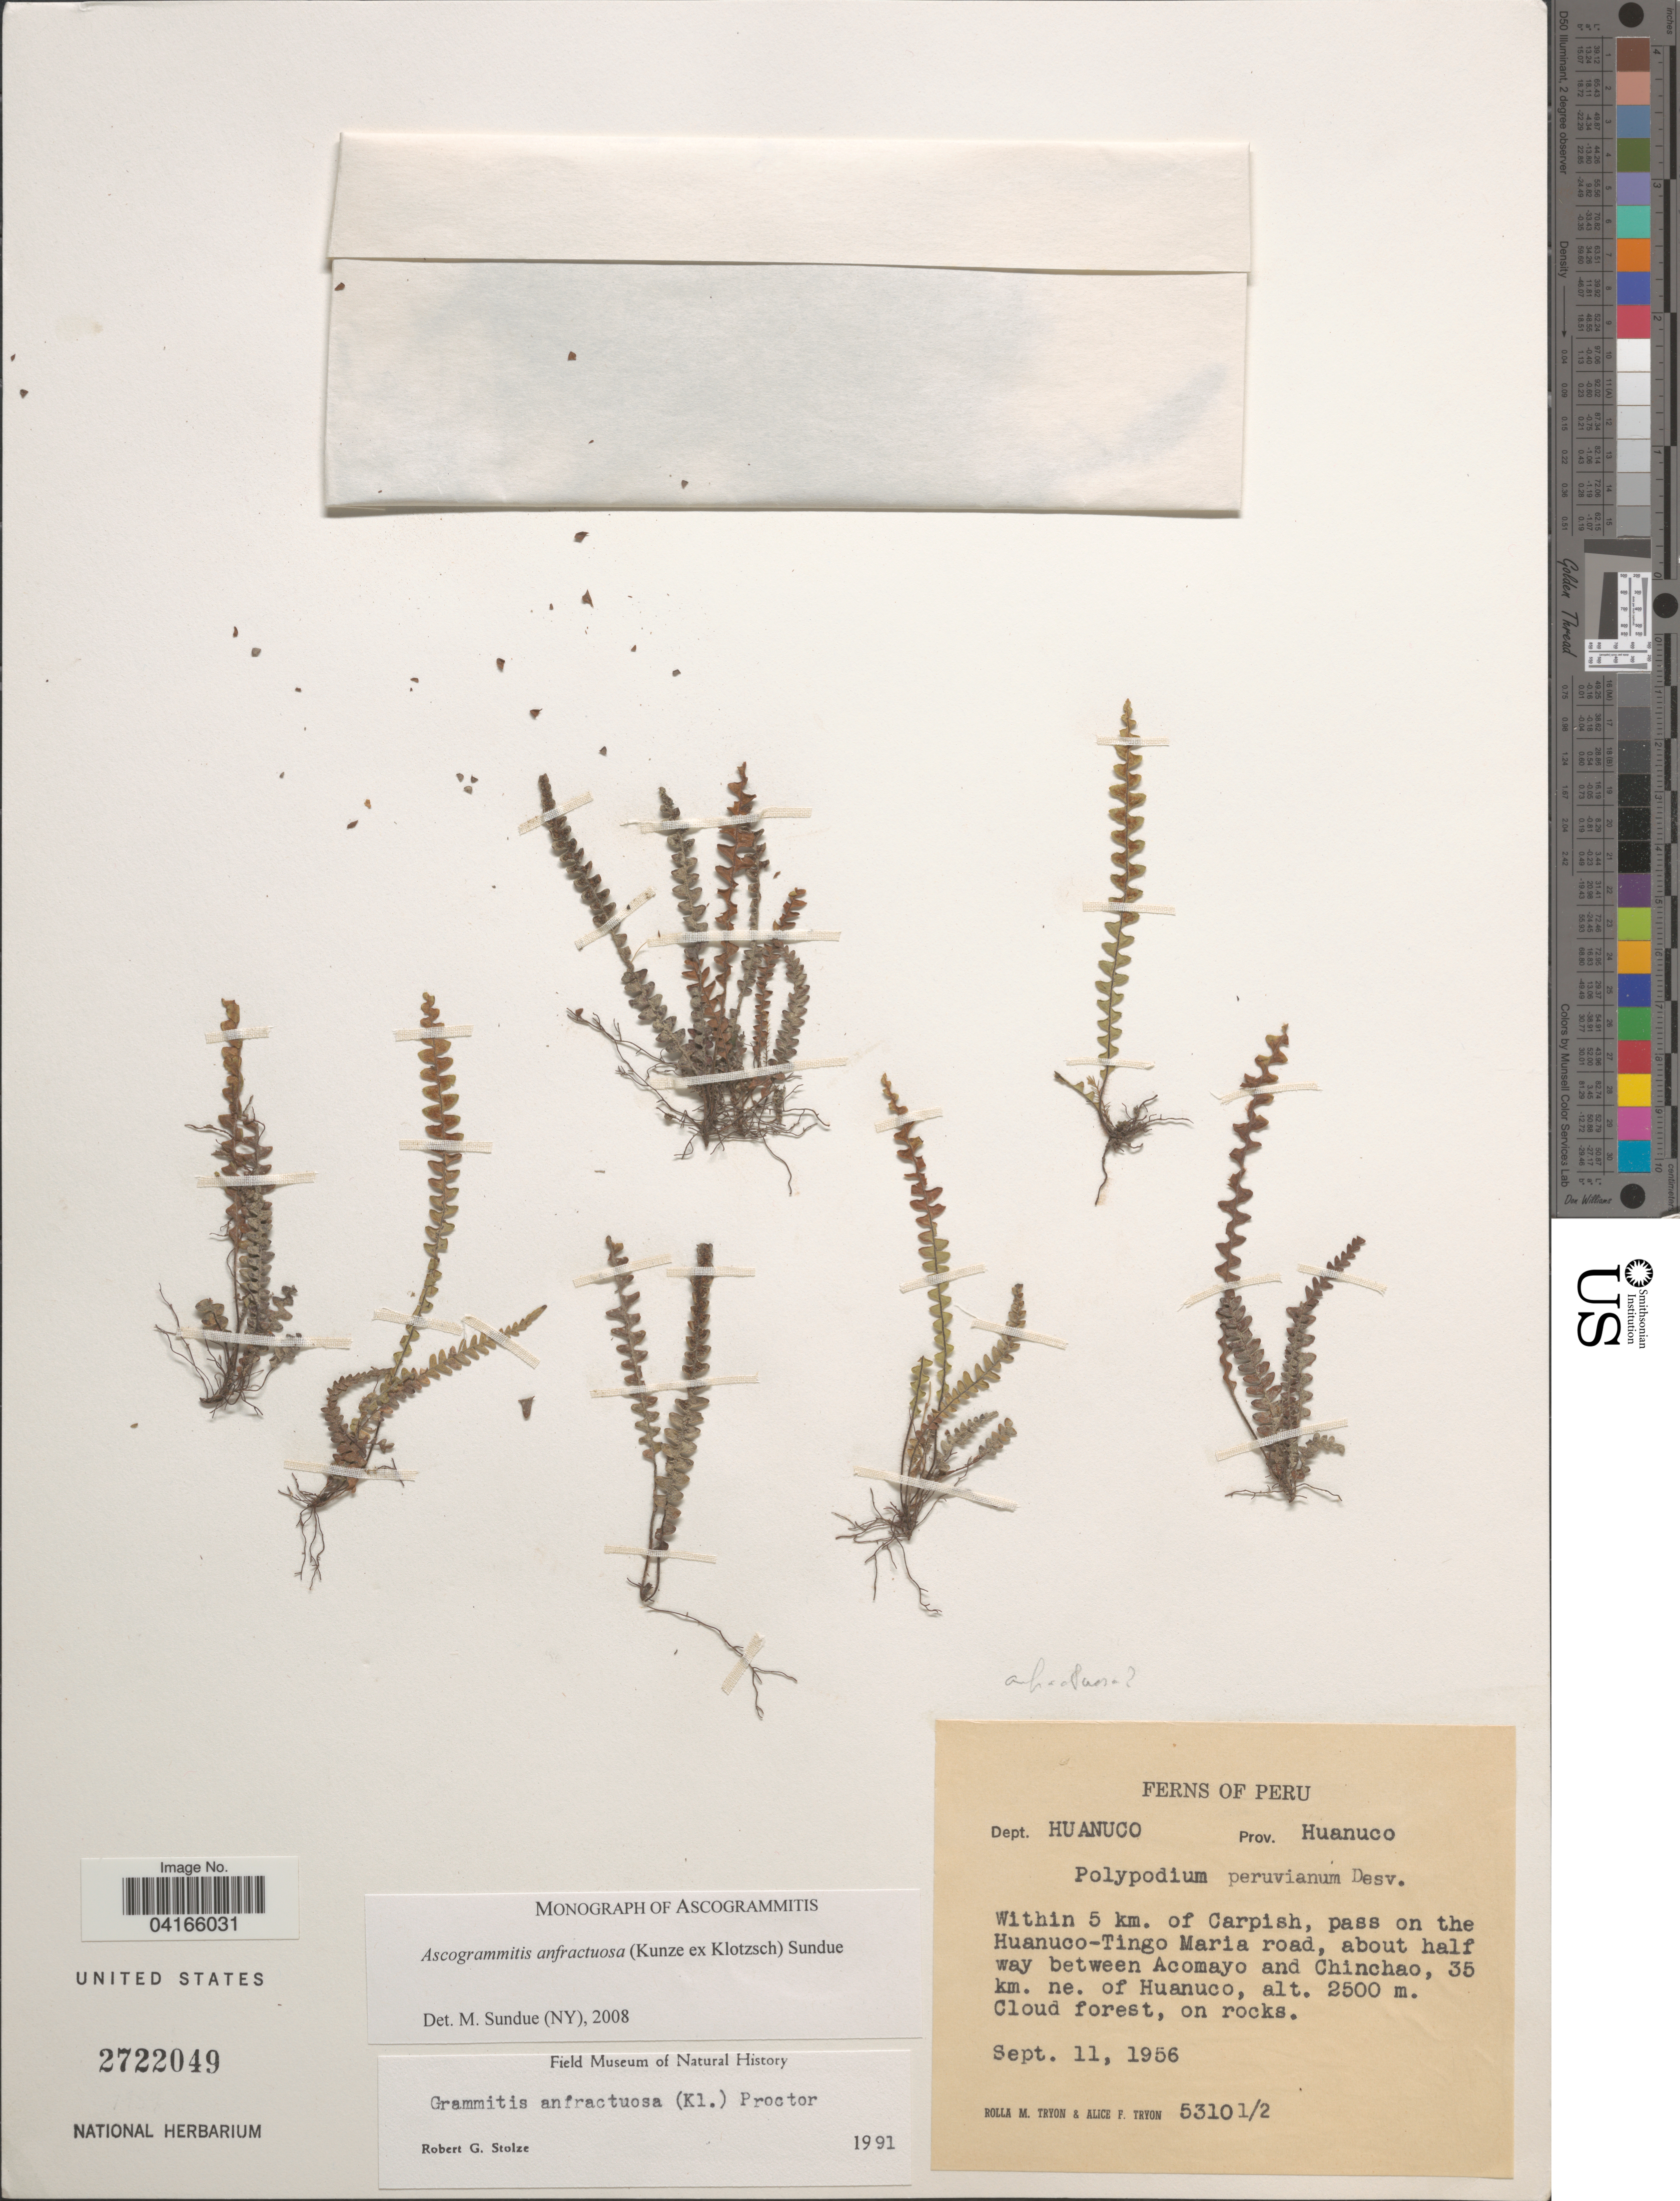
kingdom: Plantae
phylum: Tracheophyta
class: Polypodiopsida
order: Polypodiales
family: Polypodiaceae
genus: Ascogrammitis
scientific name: Ascogrammitis anfractuosa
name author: (Kunze ex Klotzsch) Sundue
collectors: R. M. Tryon & A. F. Tryon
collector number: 53101/2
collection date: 1956-09-11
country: Peru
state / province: Huanuco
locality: Dept. Huanuco. Within 5 km. of Carpish, pass on the Huanuco-Tingo Maria road, about half way between Acomayo and Chinchao, 35 km. ne. of Huanuco.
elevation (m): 2500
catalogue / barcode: US 2722049